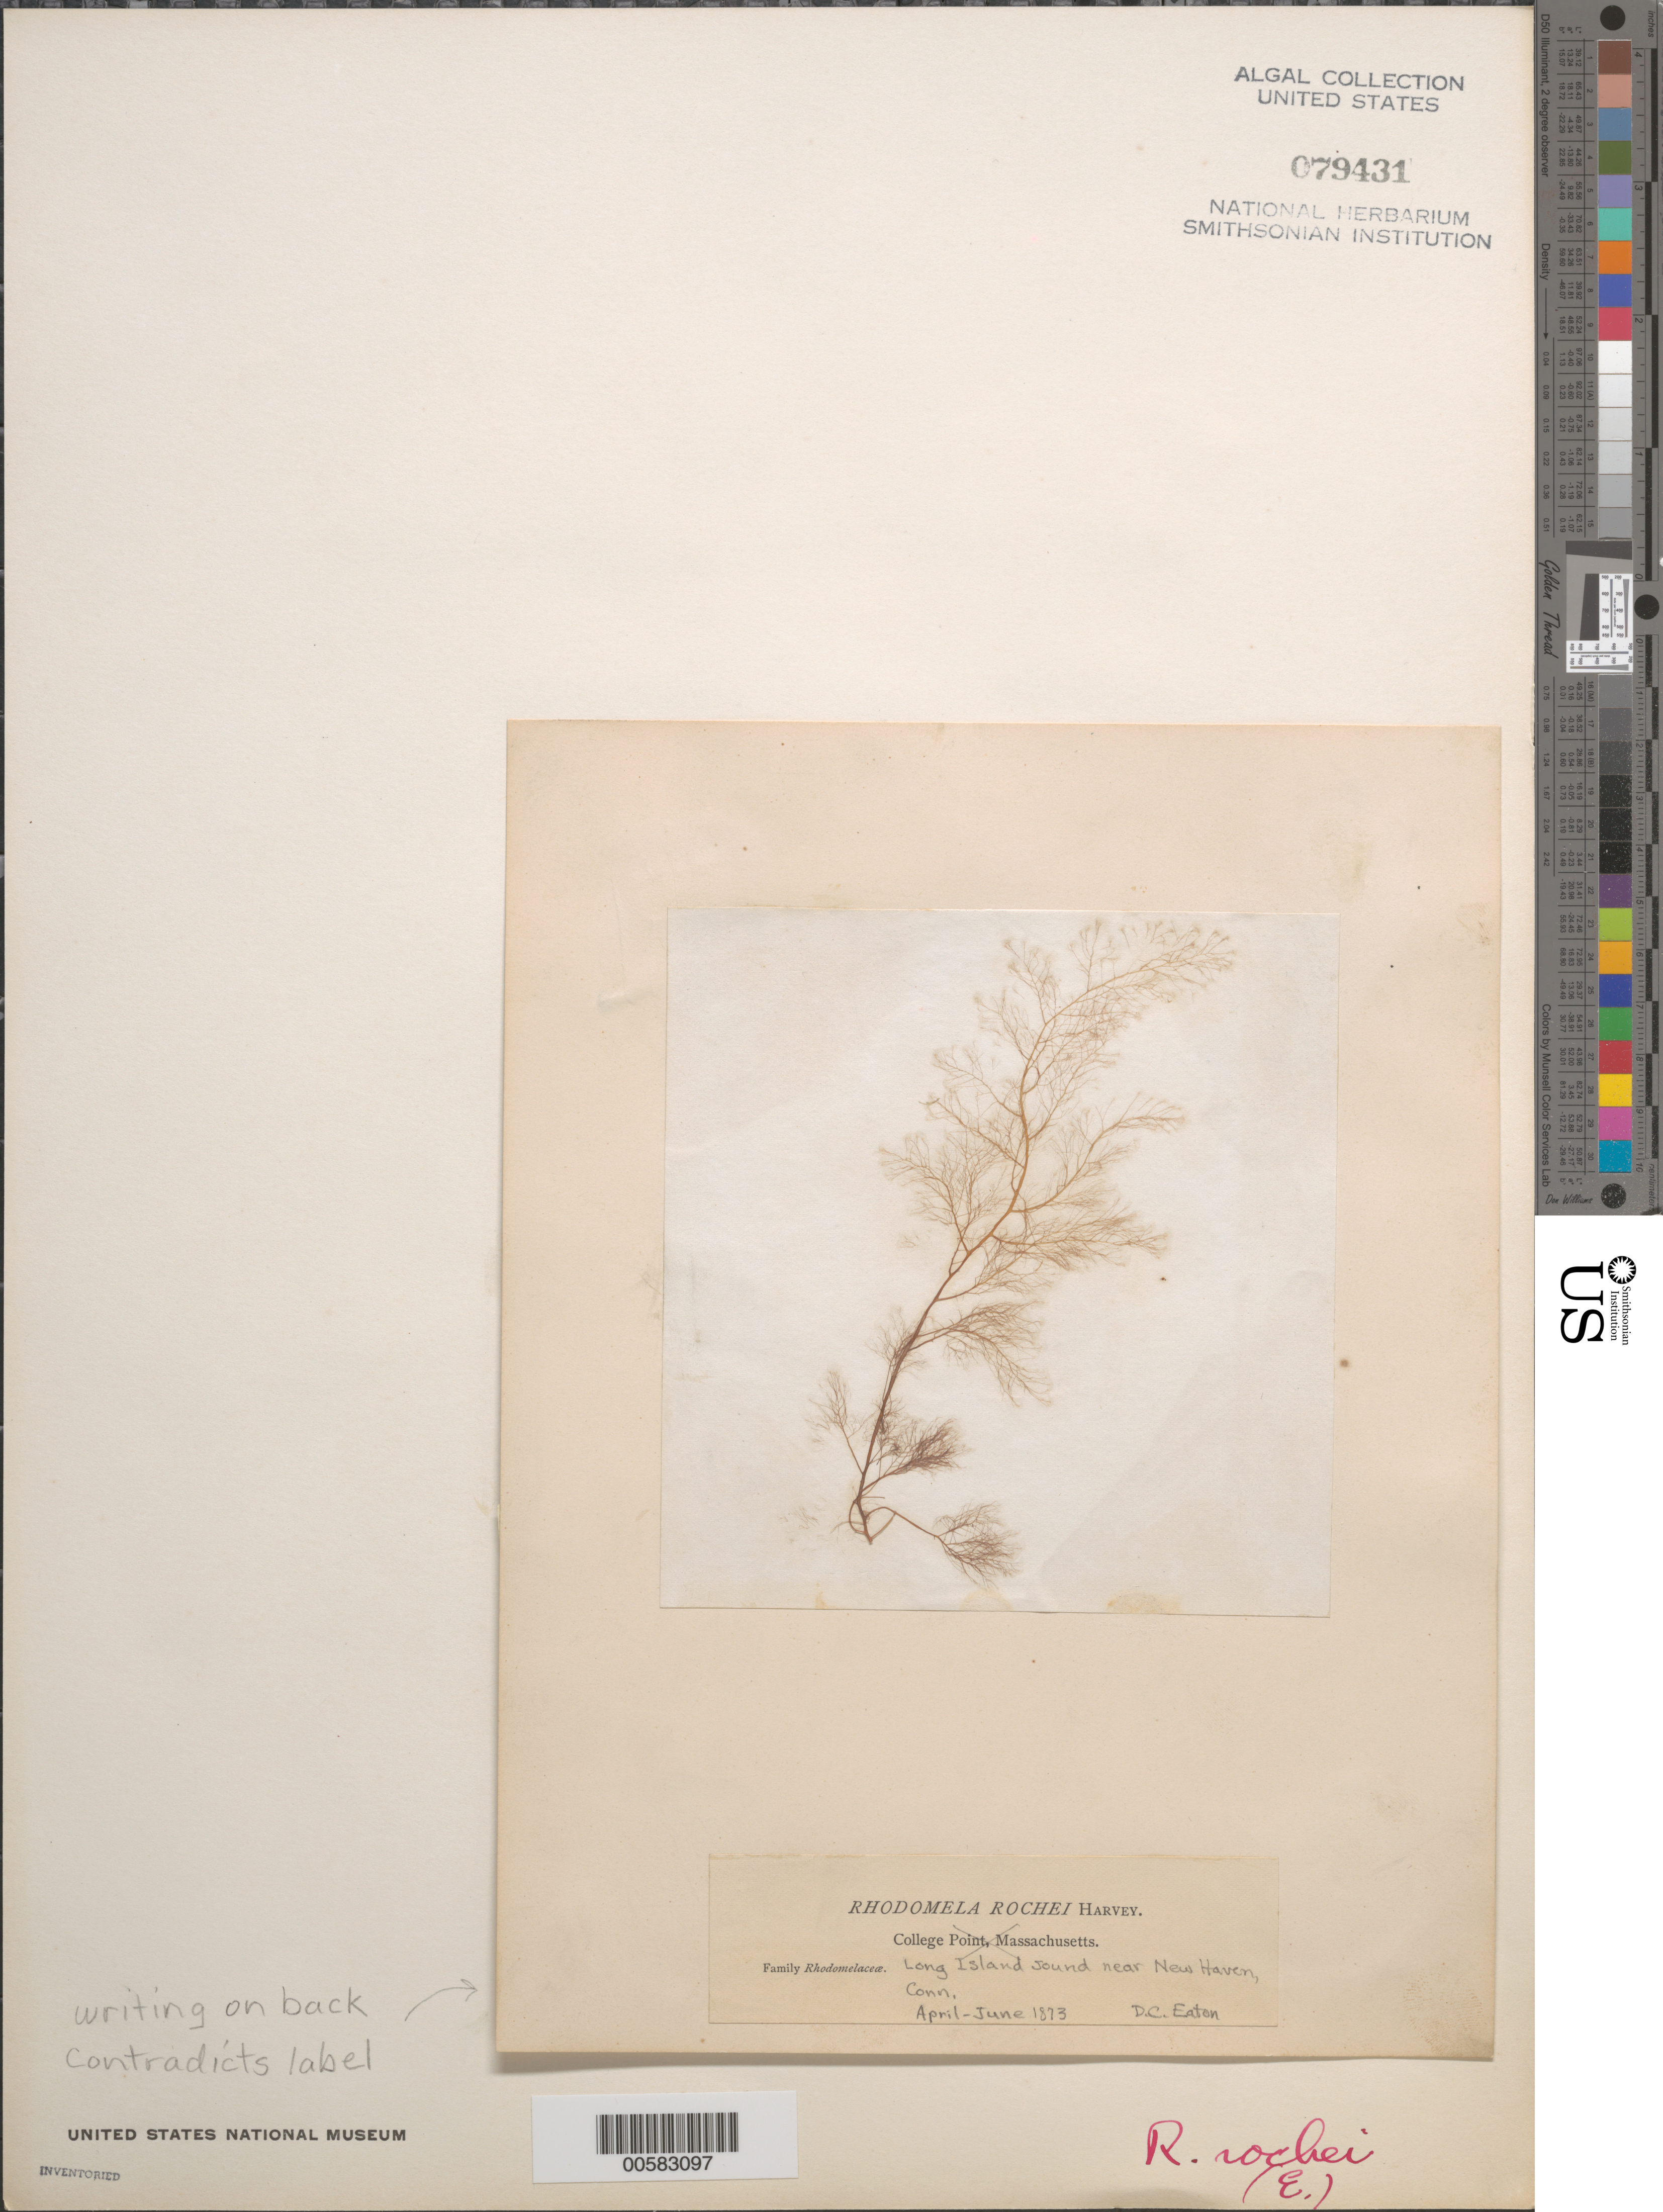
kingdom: Plantae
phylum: Rhodophyta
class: Florideophyceae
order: Ceramiales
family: Rhodomelaceae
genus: Rhodomela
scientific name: Rhodomela confervoides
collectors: D. C. Eaton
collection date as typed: Apr 1873 to -- Jun 1873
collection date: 1873-04/1873-06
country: United States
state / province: Connecticut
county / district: New Haven County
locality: Long Island Sound, near New Haven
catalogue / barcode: US 79431